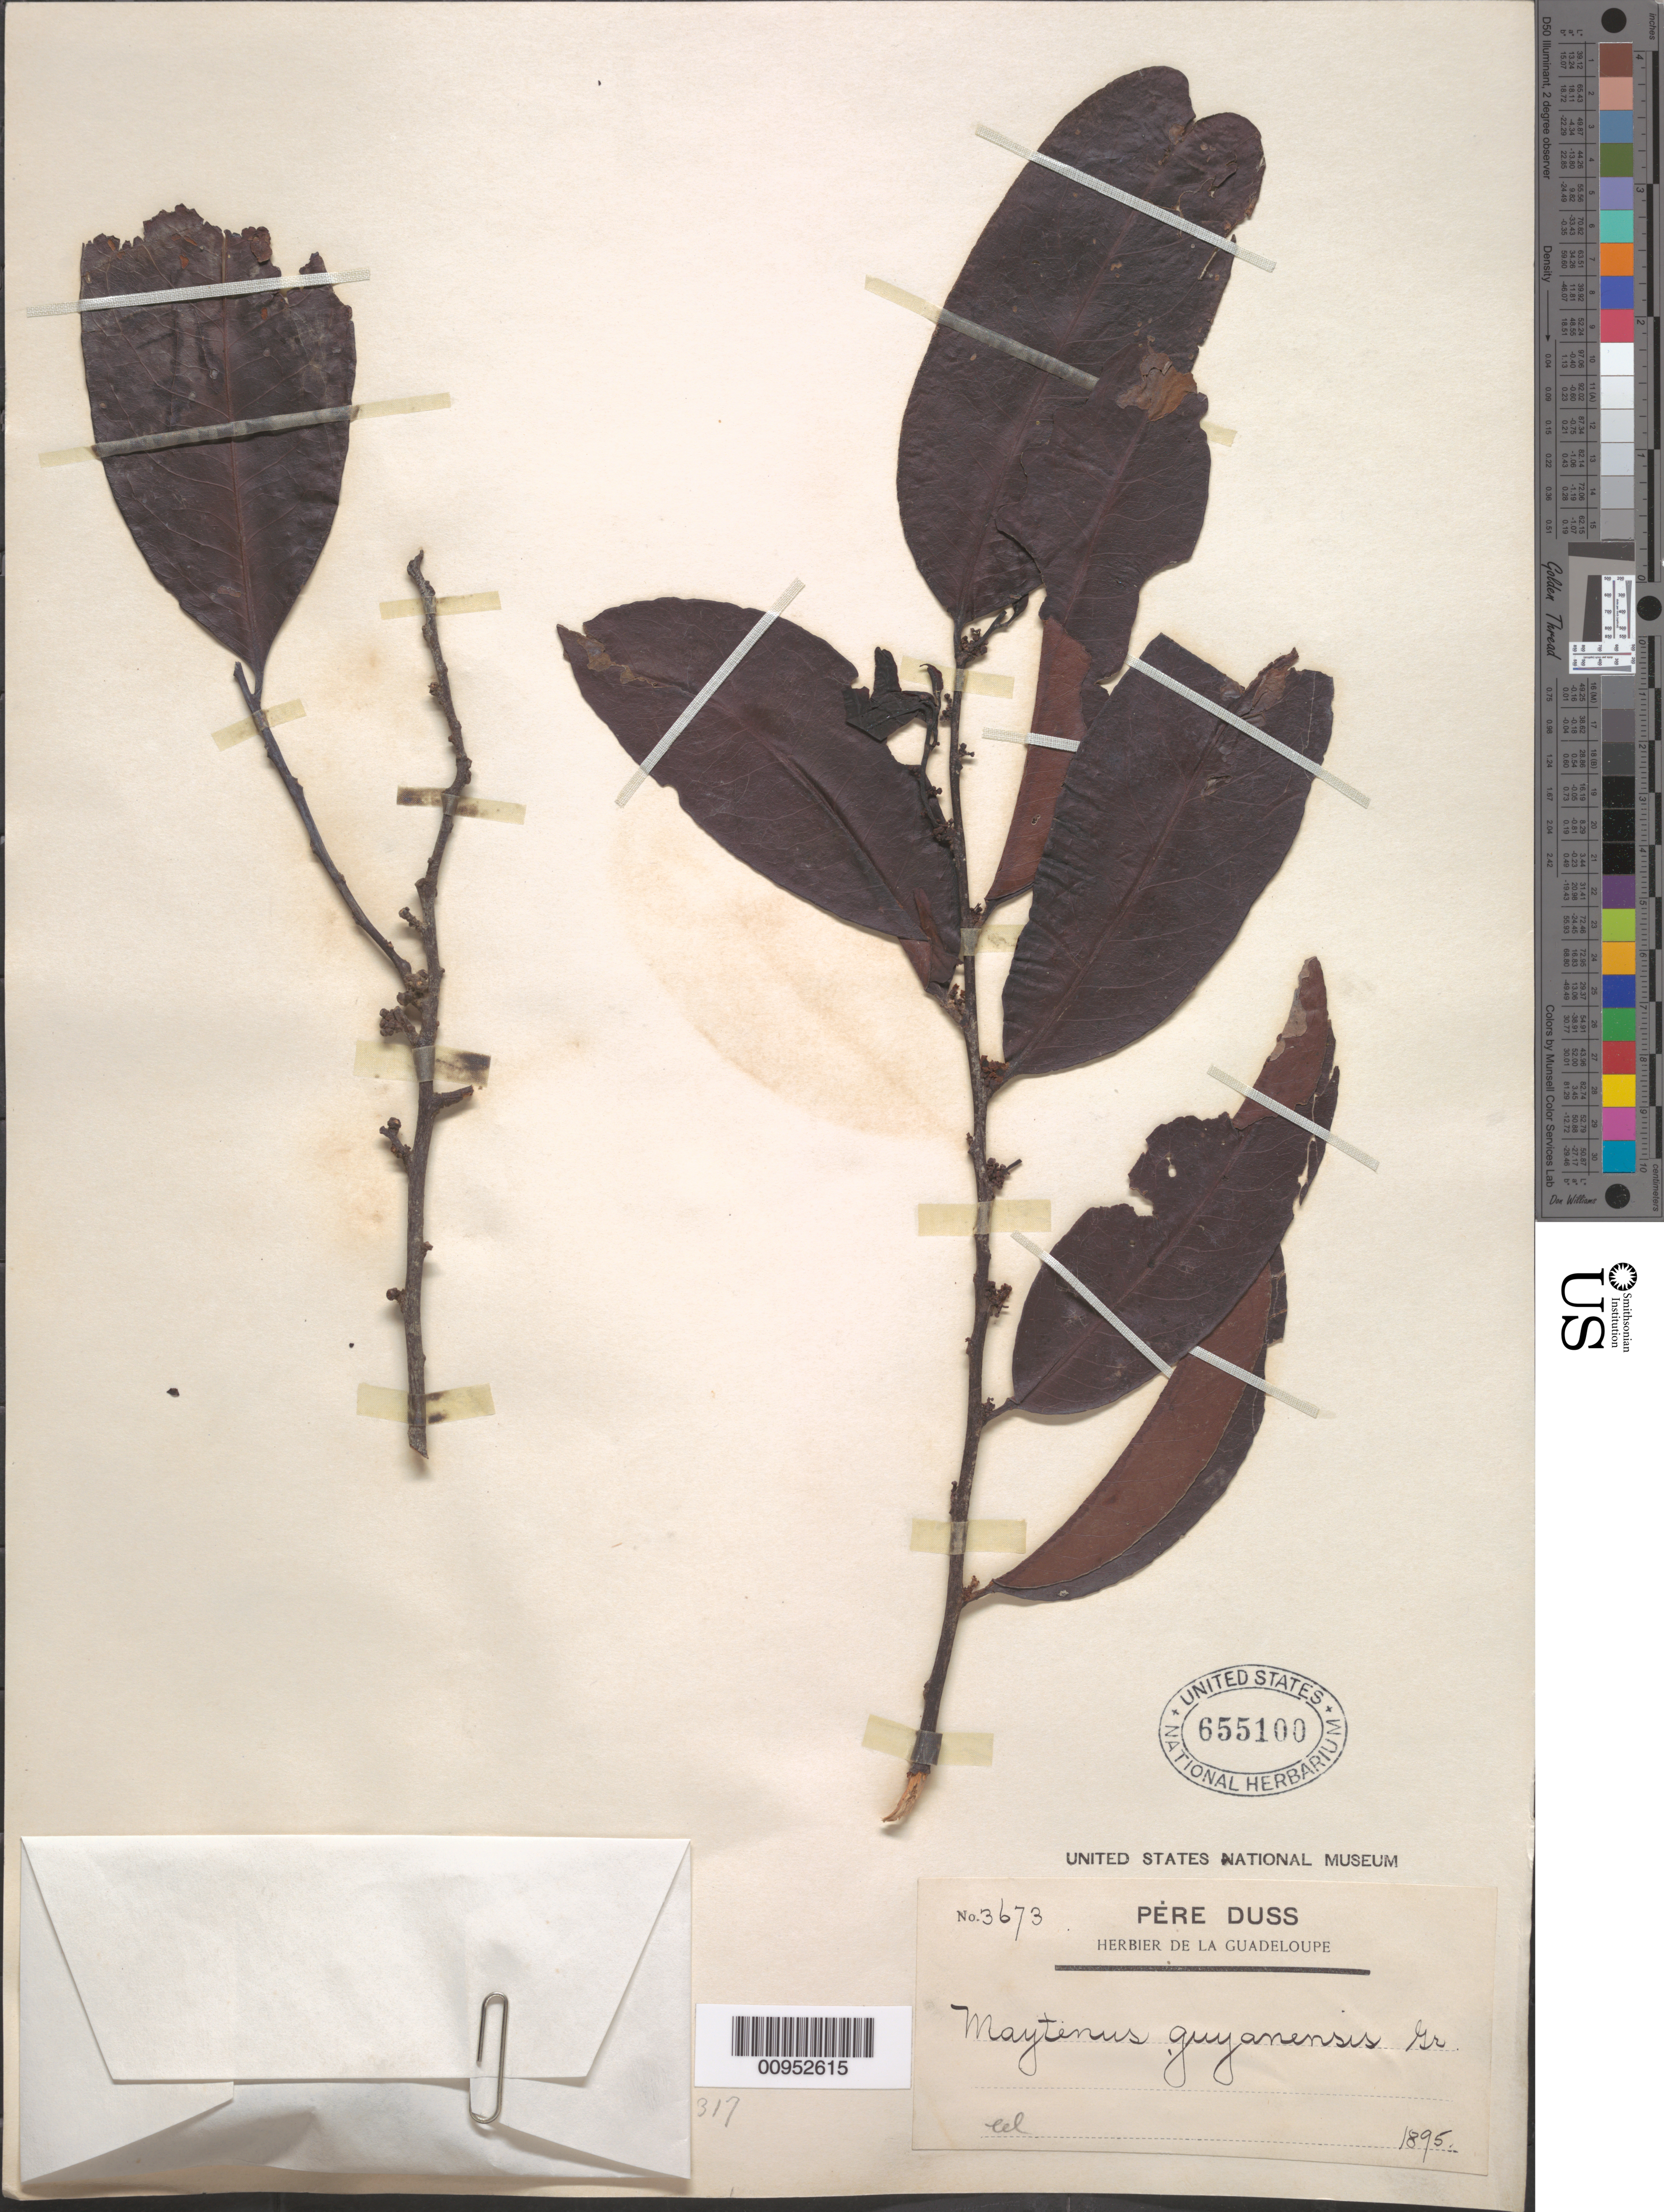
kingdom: Plantae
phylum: Tracheophyta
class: Magnoliopsida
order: Celastrales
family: Celastraceae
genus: Maytenus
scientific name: Maytenus guianensis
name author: Klotzsch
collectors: Père Duss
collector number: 3673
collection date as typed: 1895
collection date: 1895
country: Guadeloupe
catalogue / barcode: US 655100